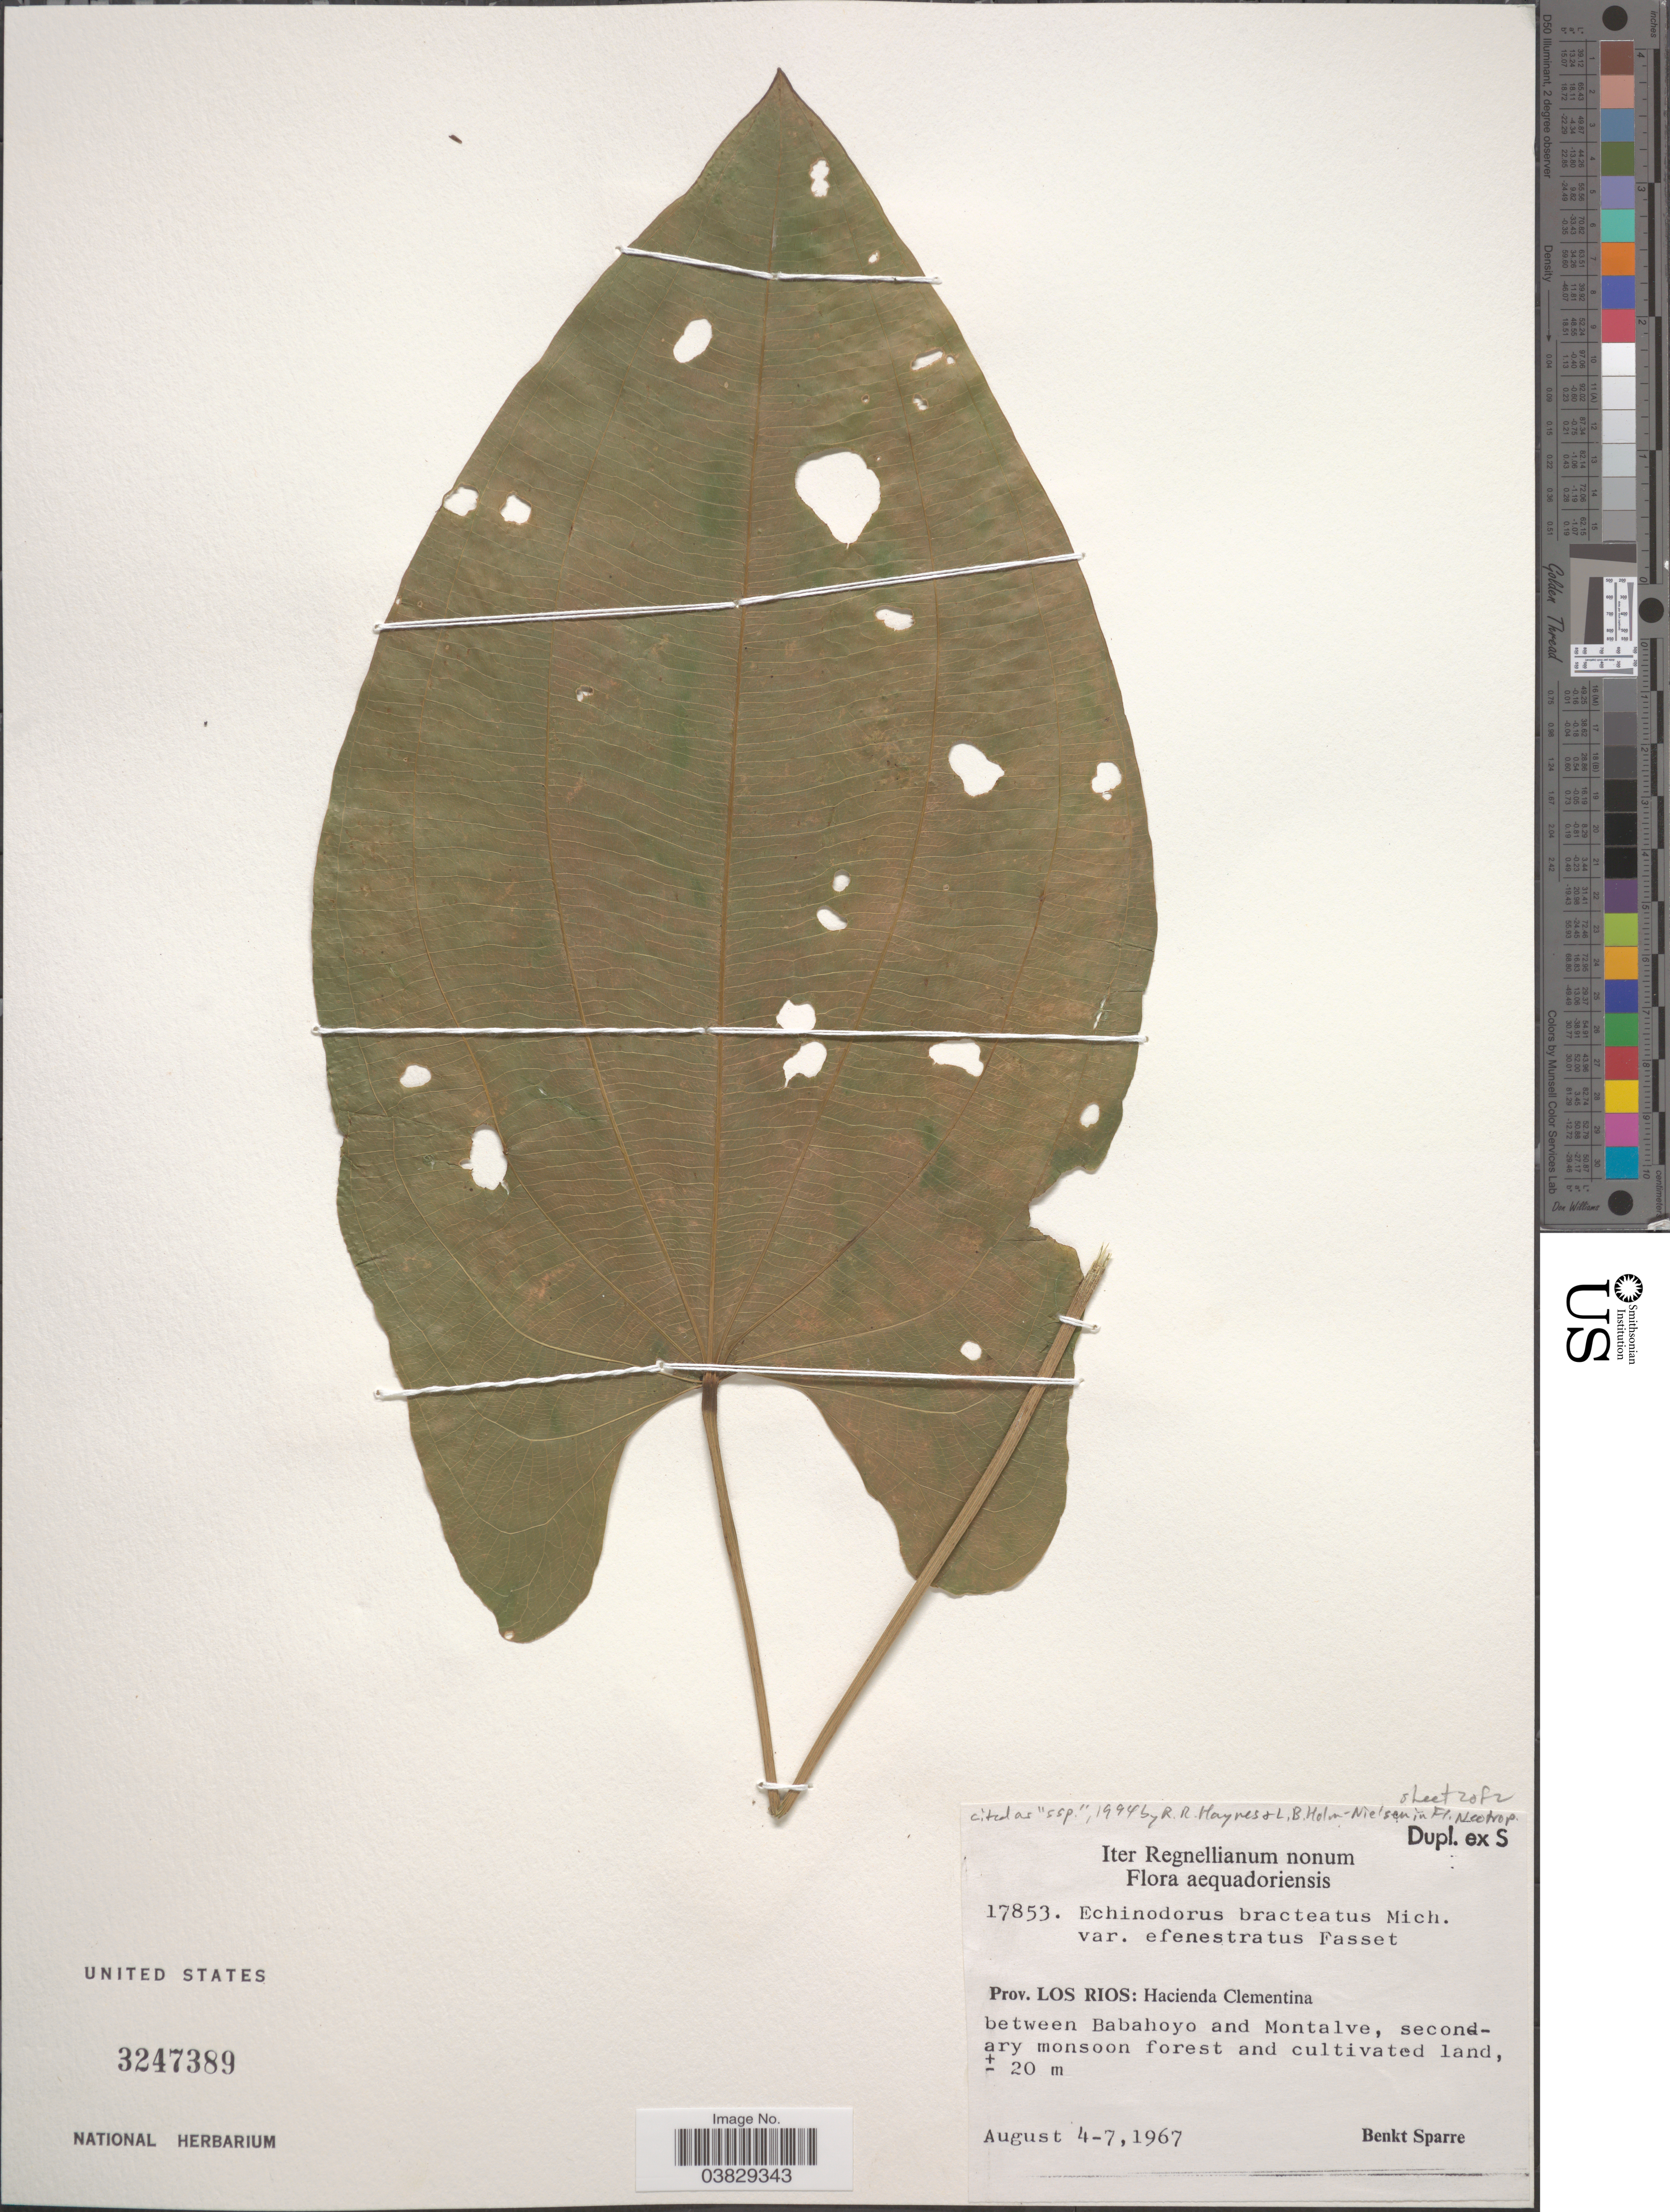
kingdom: Plantae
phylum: Tracheophyta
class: Liliopsida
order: Alismatales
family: Alismataceae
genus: Echinodorus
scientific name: Echinodorus bracteatus var. efenestratus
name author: Fassett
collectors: B. Sparre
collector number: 17853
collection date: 1967-08-04/1967-08-07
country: Ecuador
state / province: Los Ríos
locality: Hacienda Clementina between Babahoyo and Montalve.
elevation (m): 20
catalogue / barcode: US 3247389